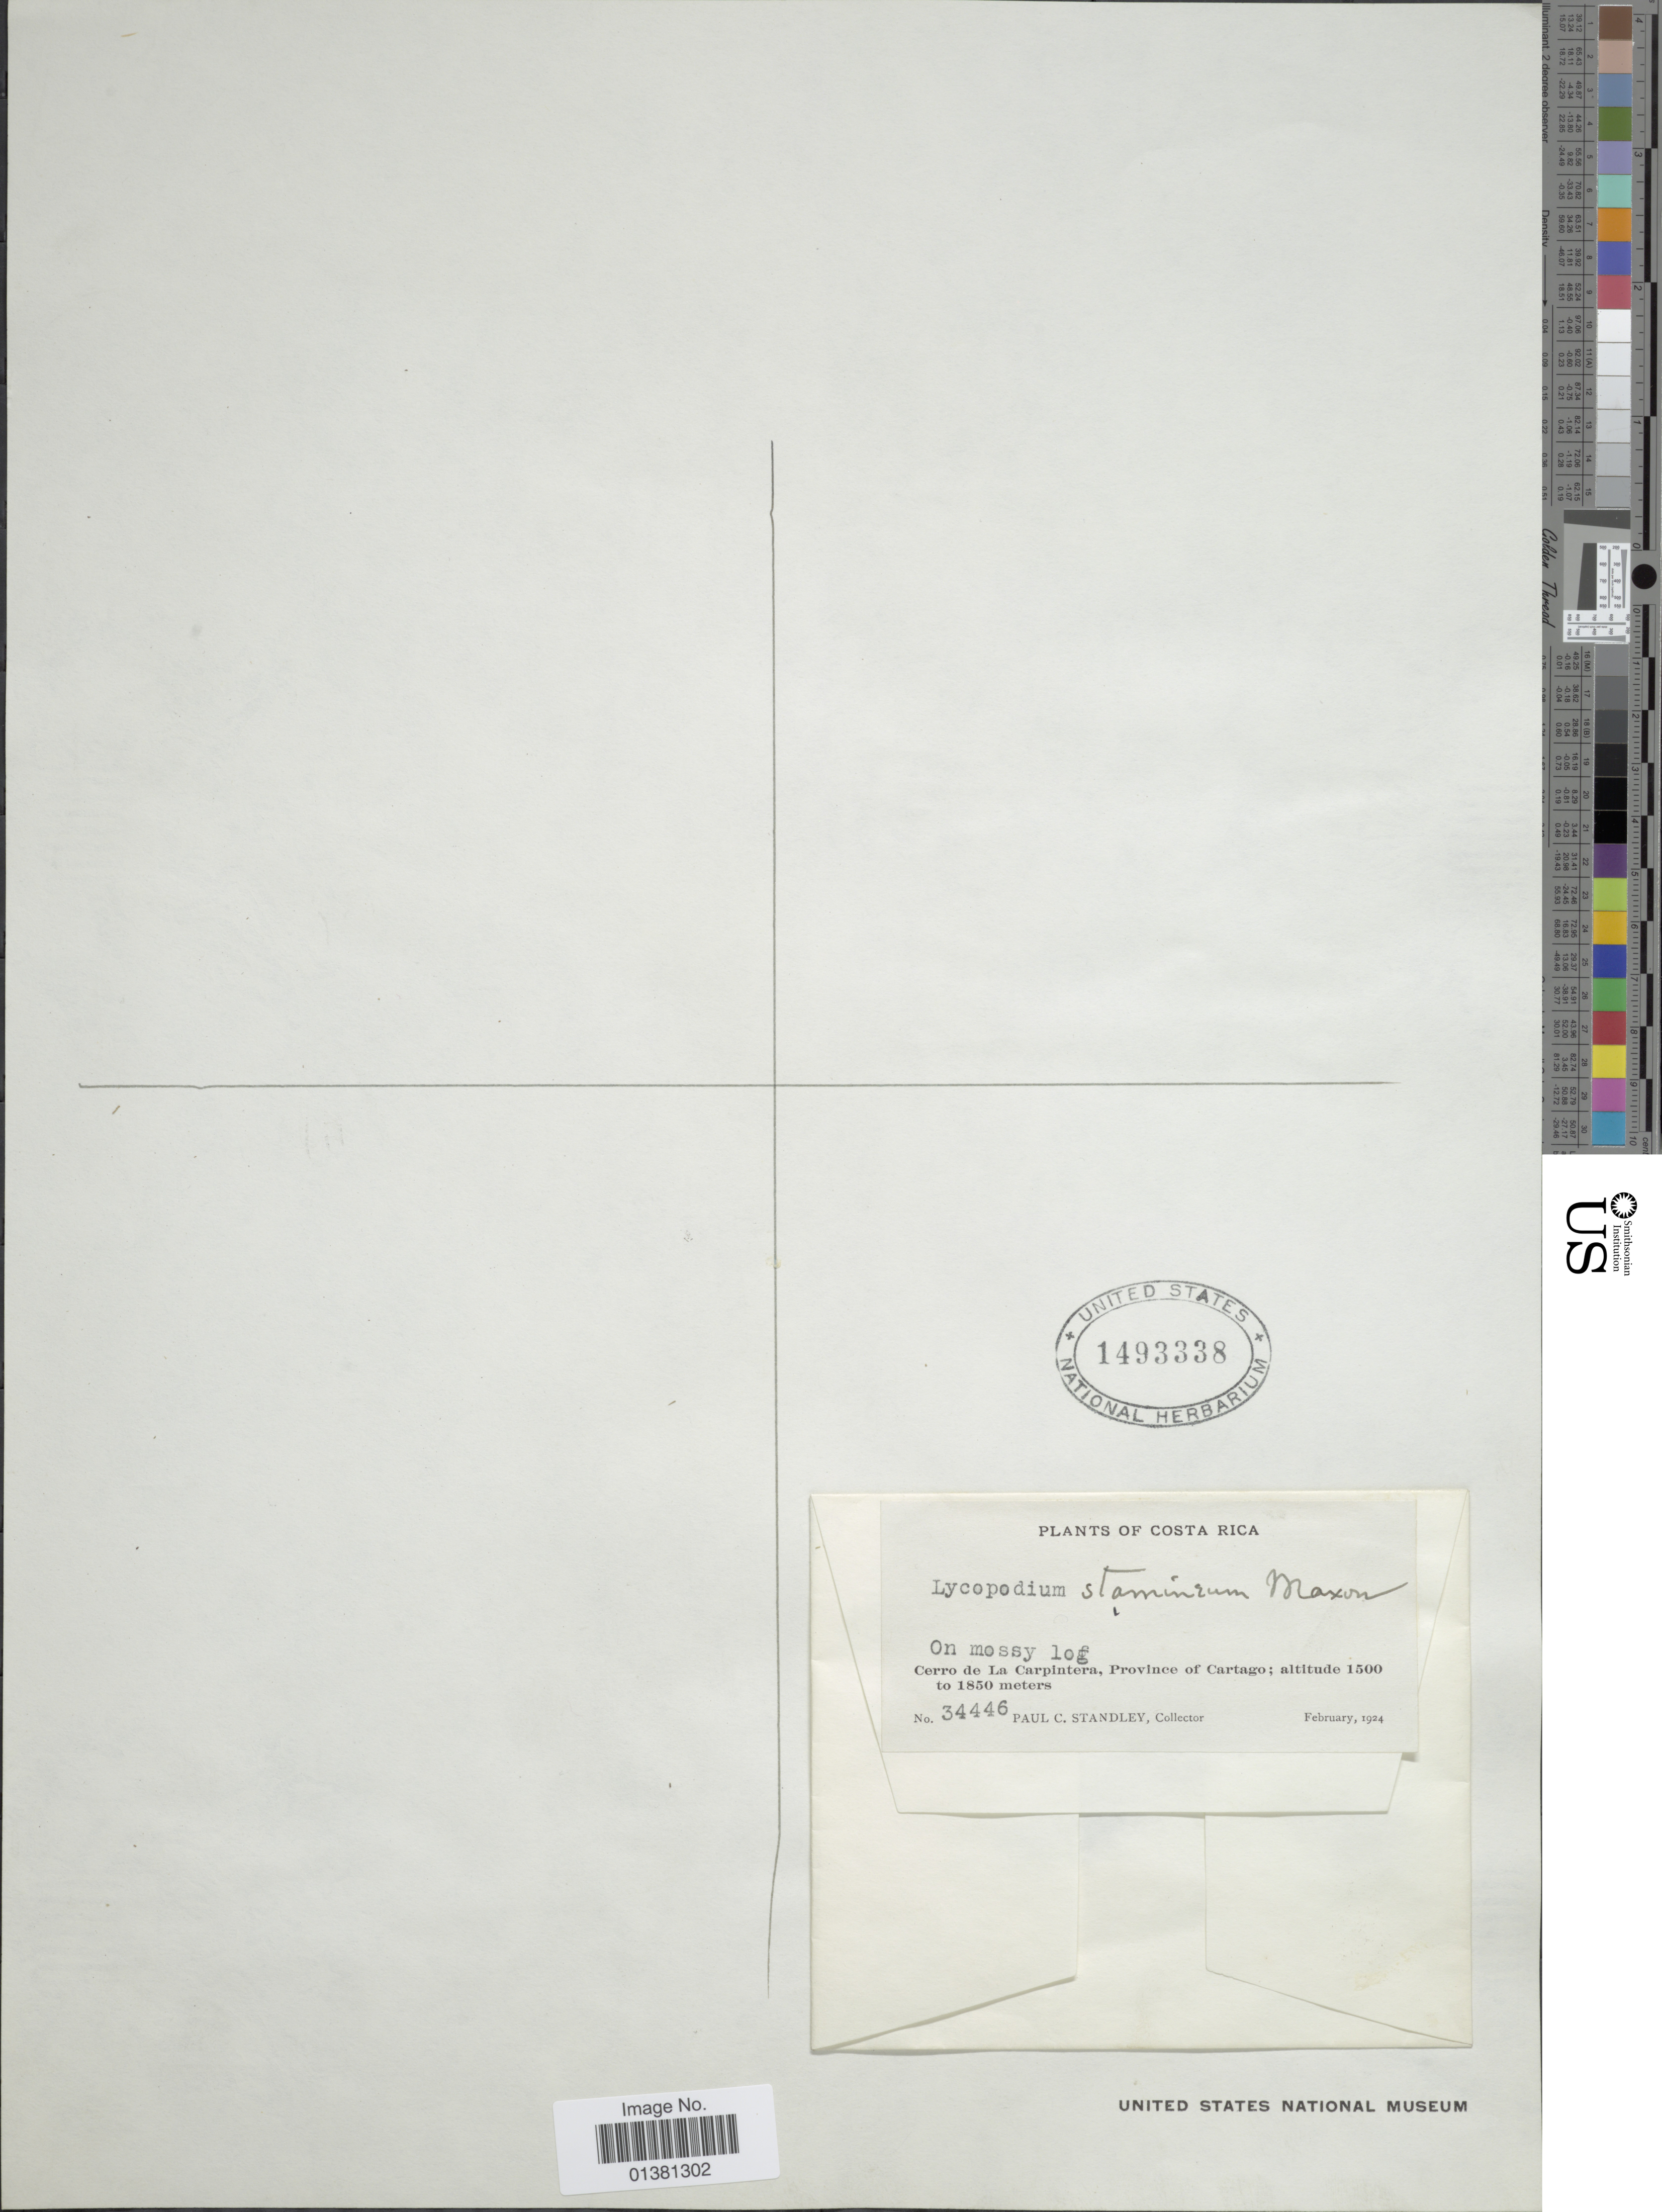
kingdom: Plantae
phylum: Tracheophyta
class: Lycopodiopsida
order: Lycopodiales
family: Lycopodiaceae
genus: Phlegmariurus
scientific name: Phlegmariurus wilsonii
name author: (Underw. & F.E. Lloyd) B. Øllg.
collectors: P. C. Standley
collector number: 34446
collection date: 1924-02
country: Costa Rica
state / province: Cartago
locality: Cerro de La Carpintera, province of Cartago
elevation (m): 1500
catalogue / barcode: US 1493338